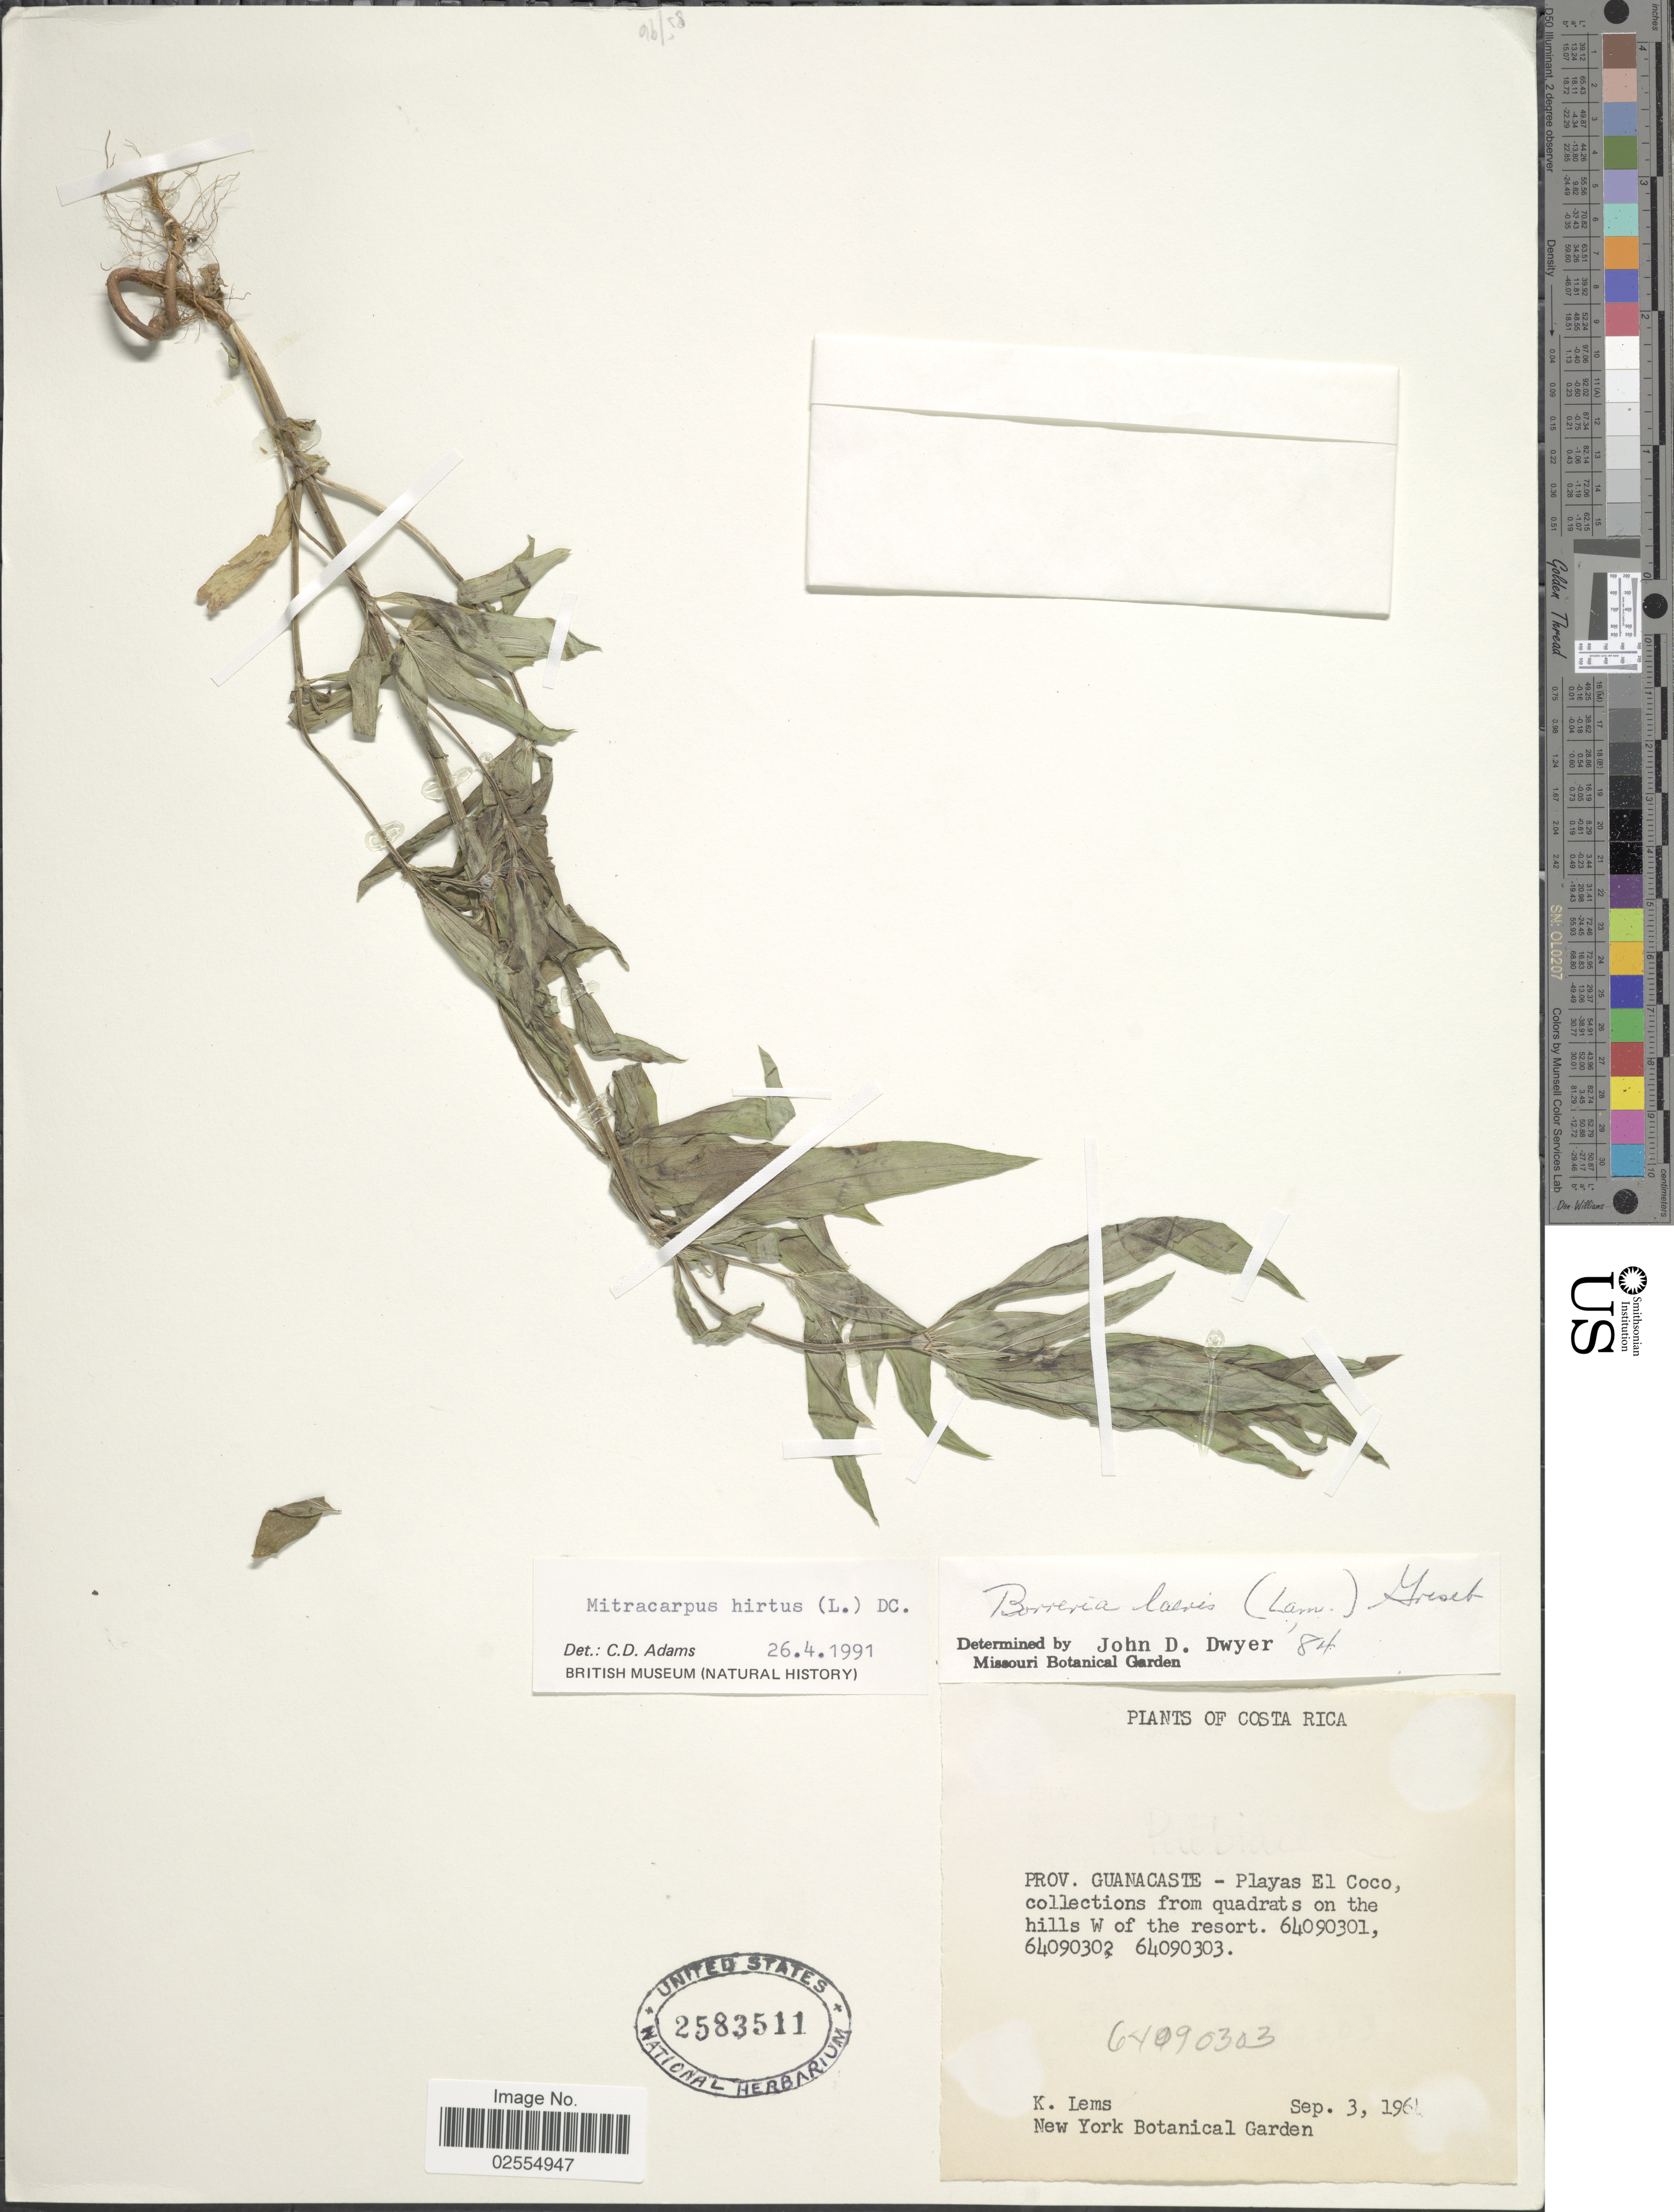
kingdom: Plantae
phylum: Tracheophyta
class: Magnoliopsida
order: Gentianales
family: Rubiaceae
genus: Mitracarpus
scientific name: Mitracarpus hirtus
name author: (L.) DC.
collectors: K. Lems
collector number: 64090303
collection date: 1961-09-03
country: Costa Rica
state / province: Guanacaste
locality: Playas El Coco, on the hills W of the resort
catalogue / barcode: US 2583511